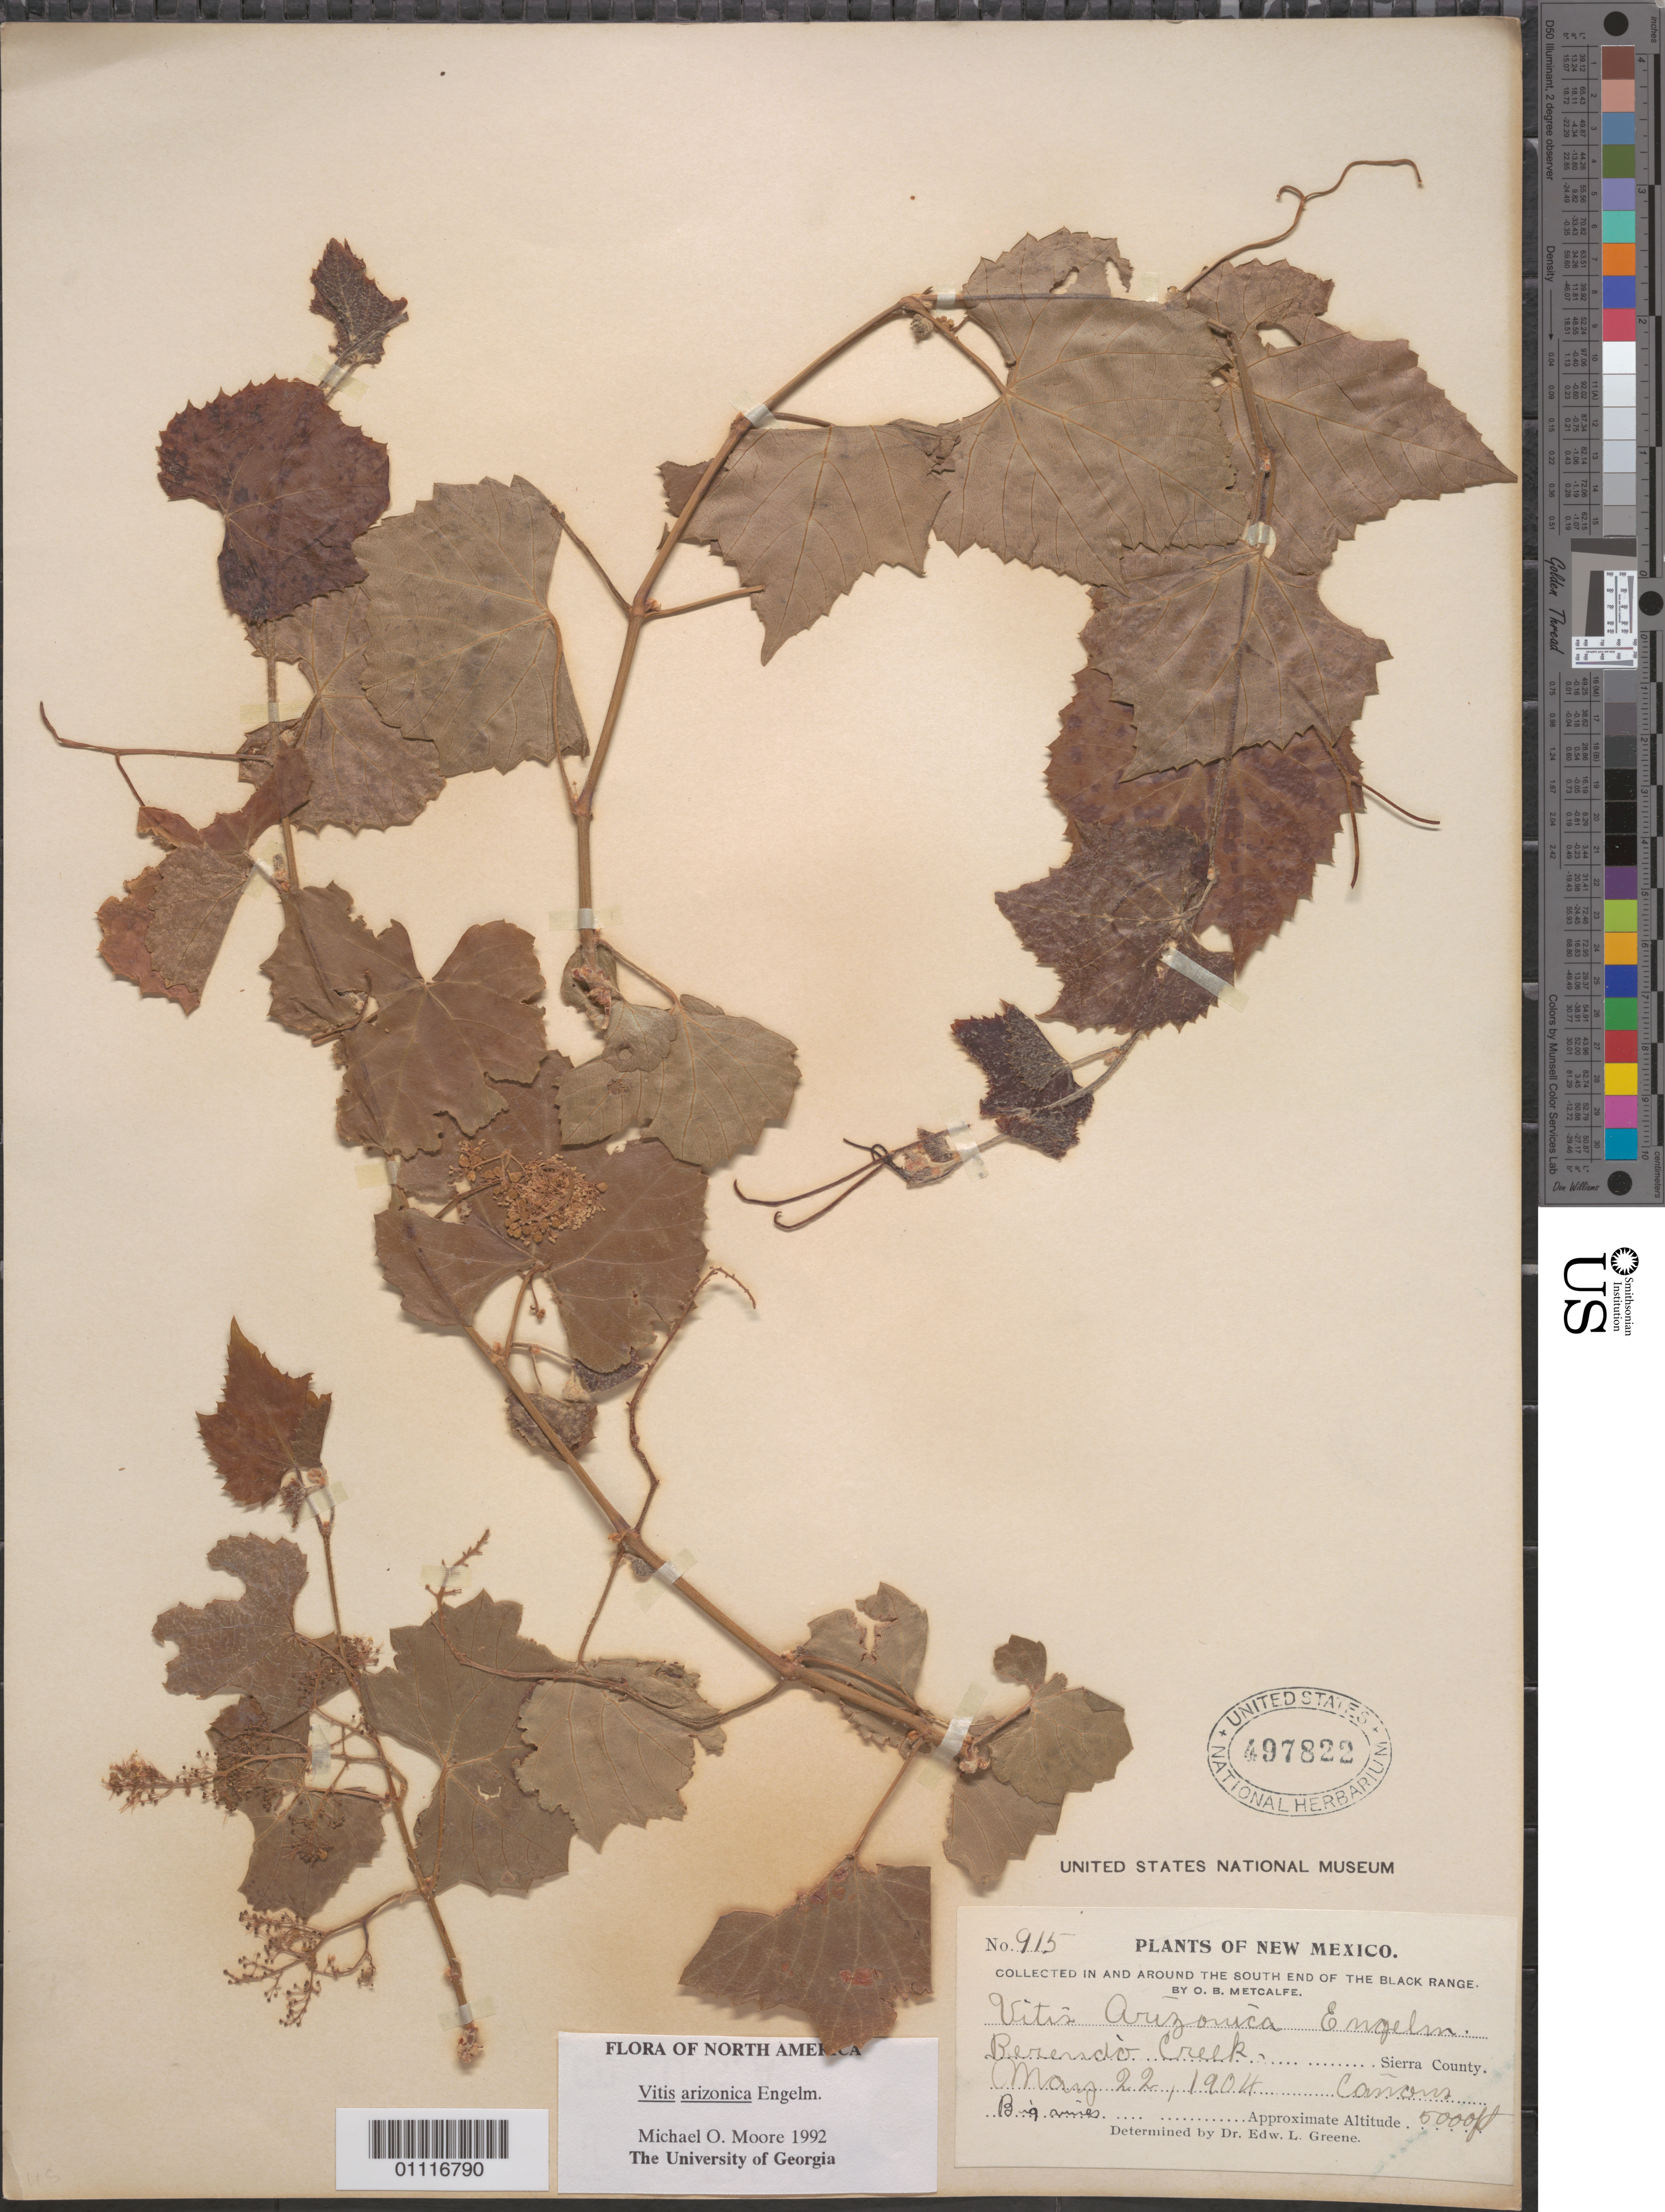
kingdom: Plantae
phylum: Tracheophyta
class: Magnoliopsida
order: Vitales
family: Vitaceae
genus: Vitis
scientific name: Vitis arizonica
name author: Engelm.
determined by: Moore, M. O.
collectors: O. B. Metcalfe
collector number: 915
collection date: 1904-05-22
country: United States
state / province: New Mexico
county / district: Sierra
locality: In and around the south end of the Black Range, Berendo Creek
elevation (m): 1524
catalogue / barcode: US 497822